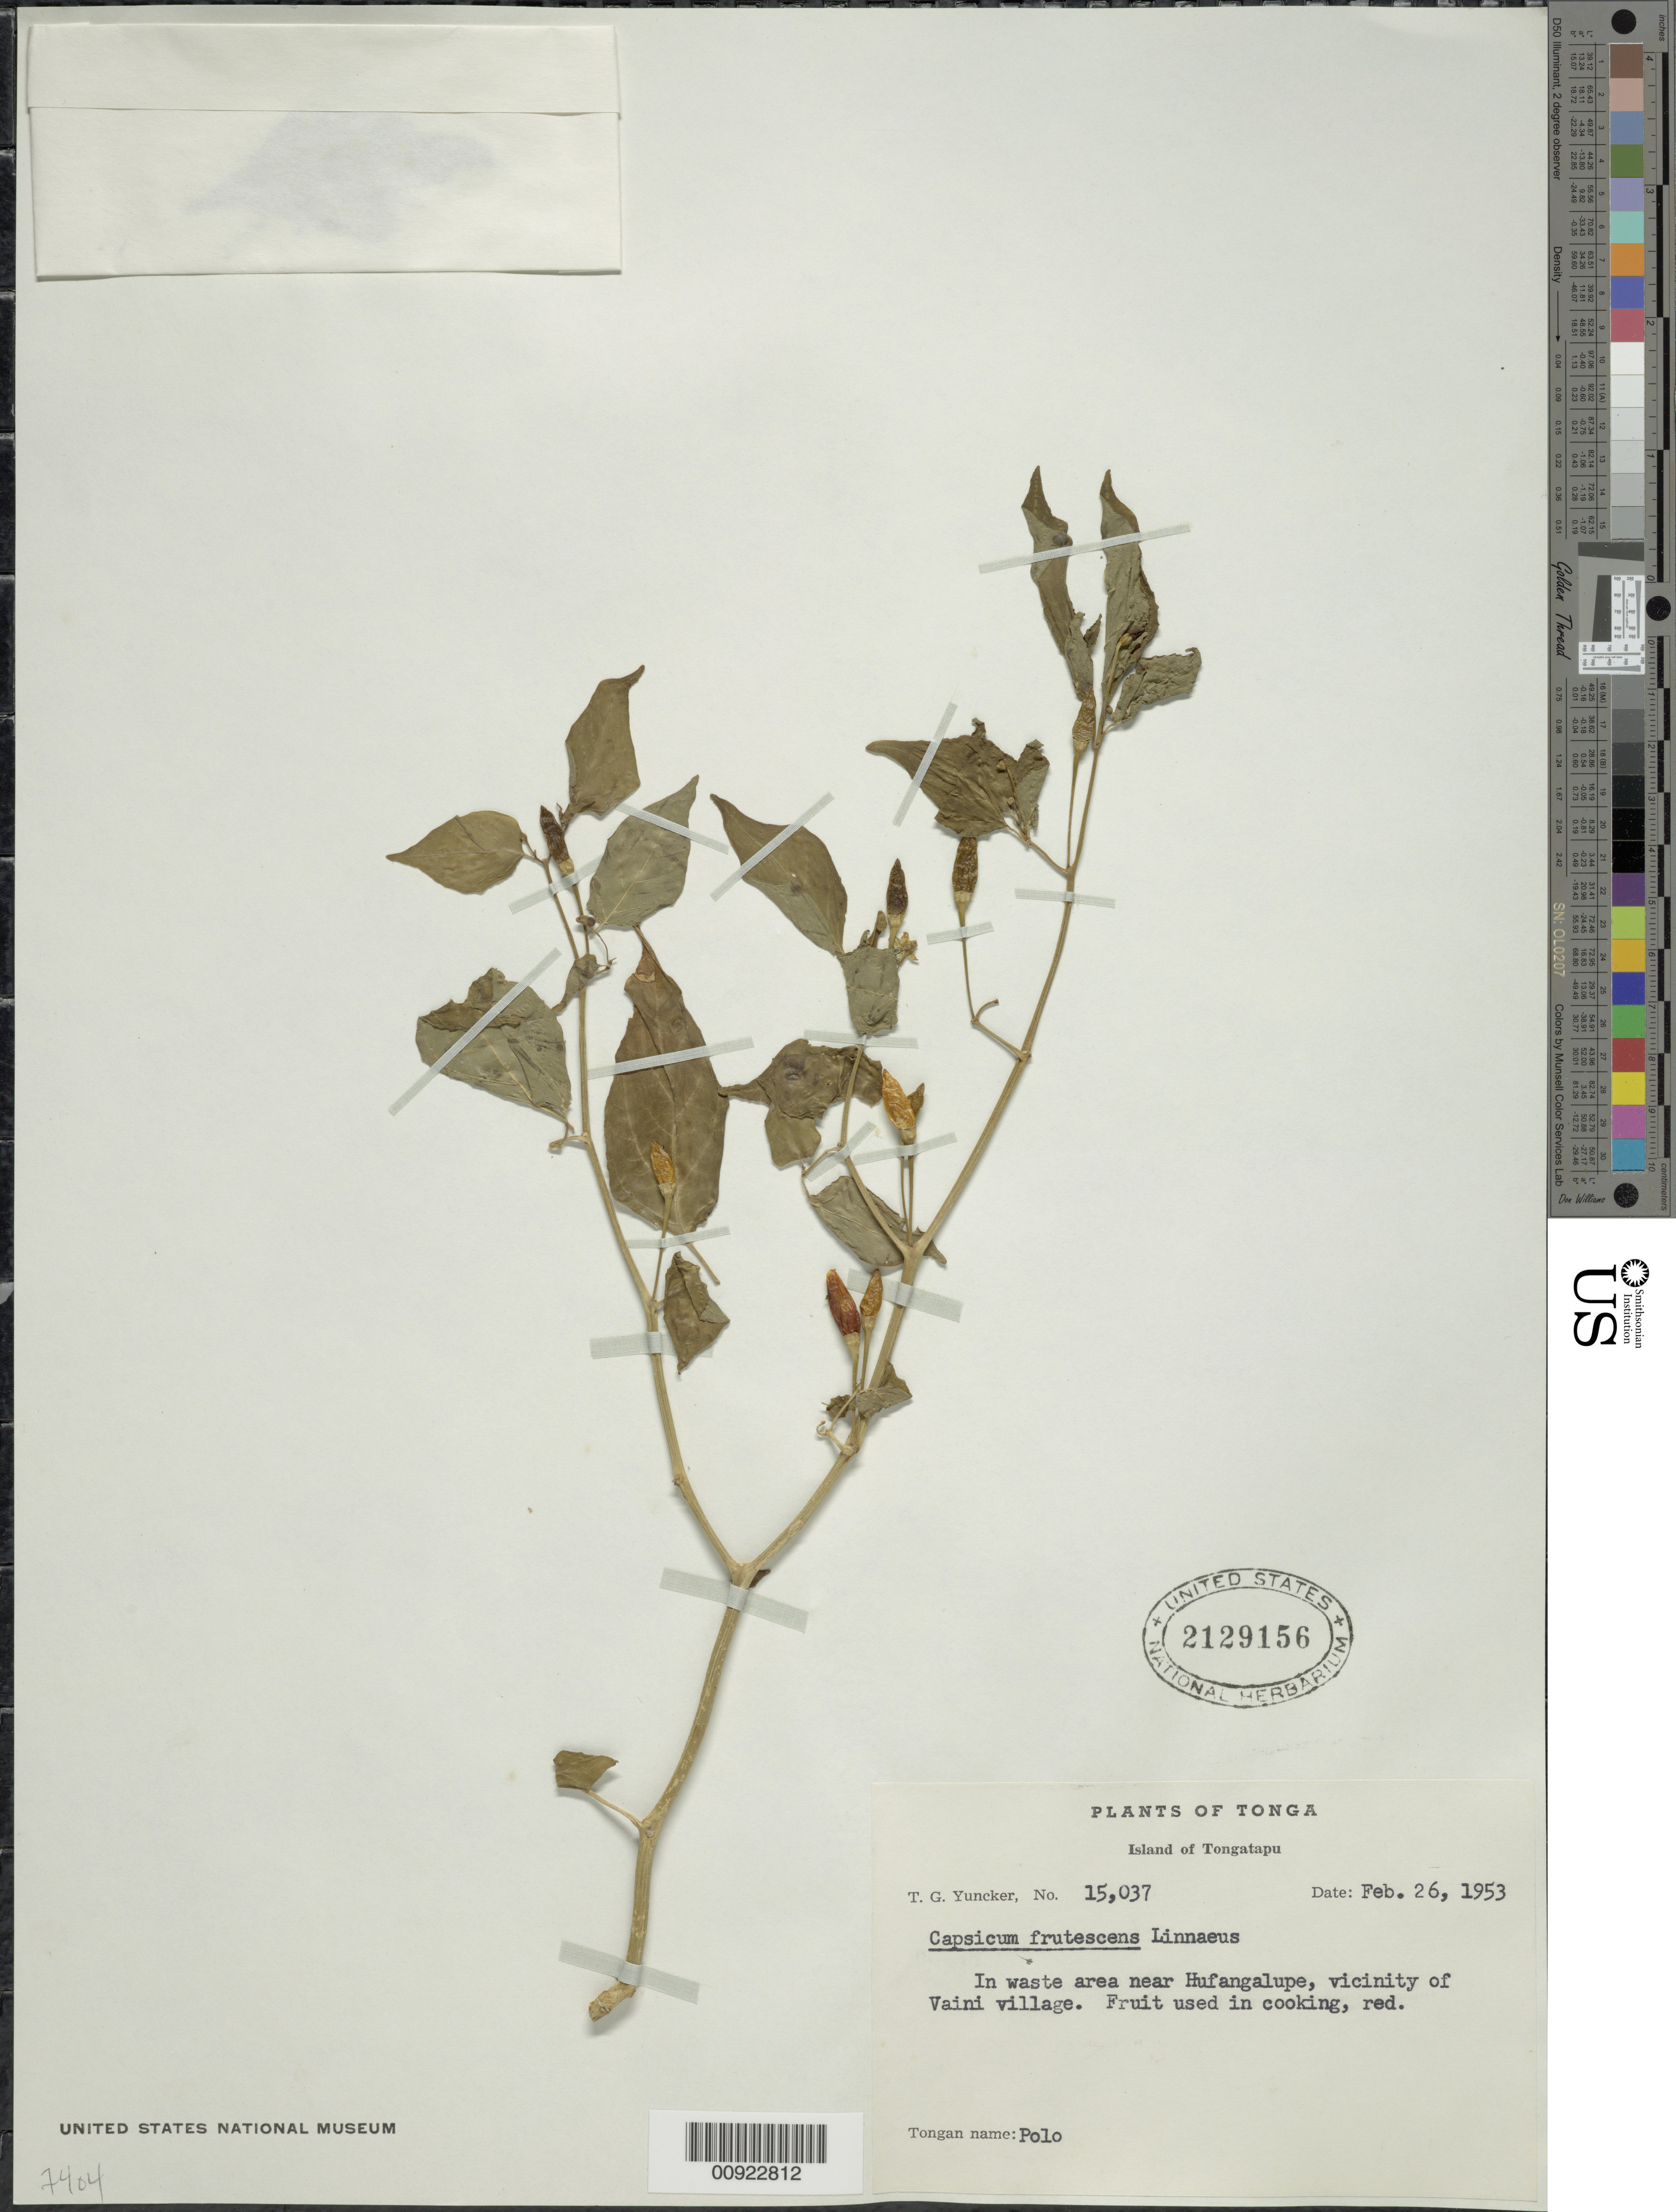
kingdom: Plantae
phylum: Tracheophyta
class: Magnoliopsida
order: Solanales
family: Solanaceae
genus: Capsicum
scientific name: Capsicum frutescens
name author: L.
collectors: T. G. Yuncker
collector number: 15037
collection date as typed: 26 Feb 1953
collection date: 1953-02-26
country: Tonga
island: Tongatapu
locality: In waste area near Hufangalupe, vicinity of Vaini village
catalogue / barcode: US 2129156